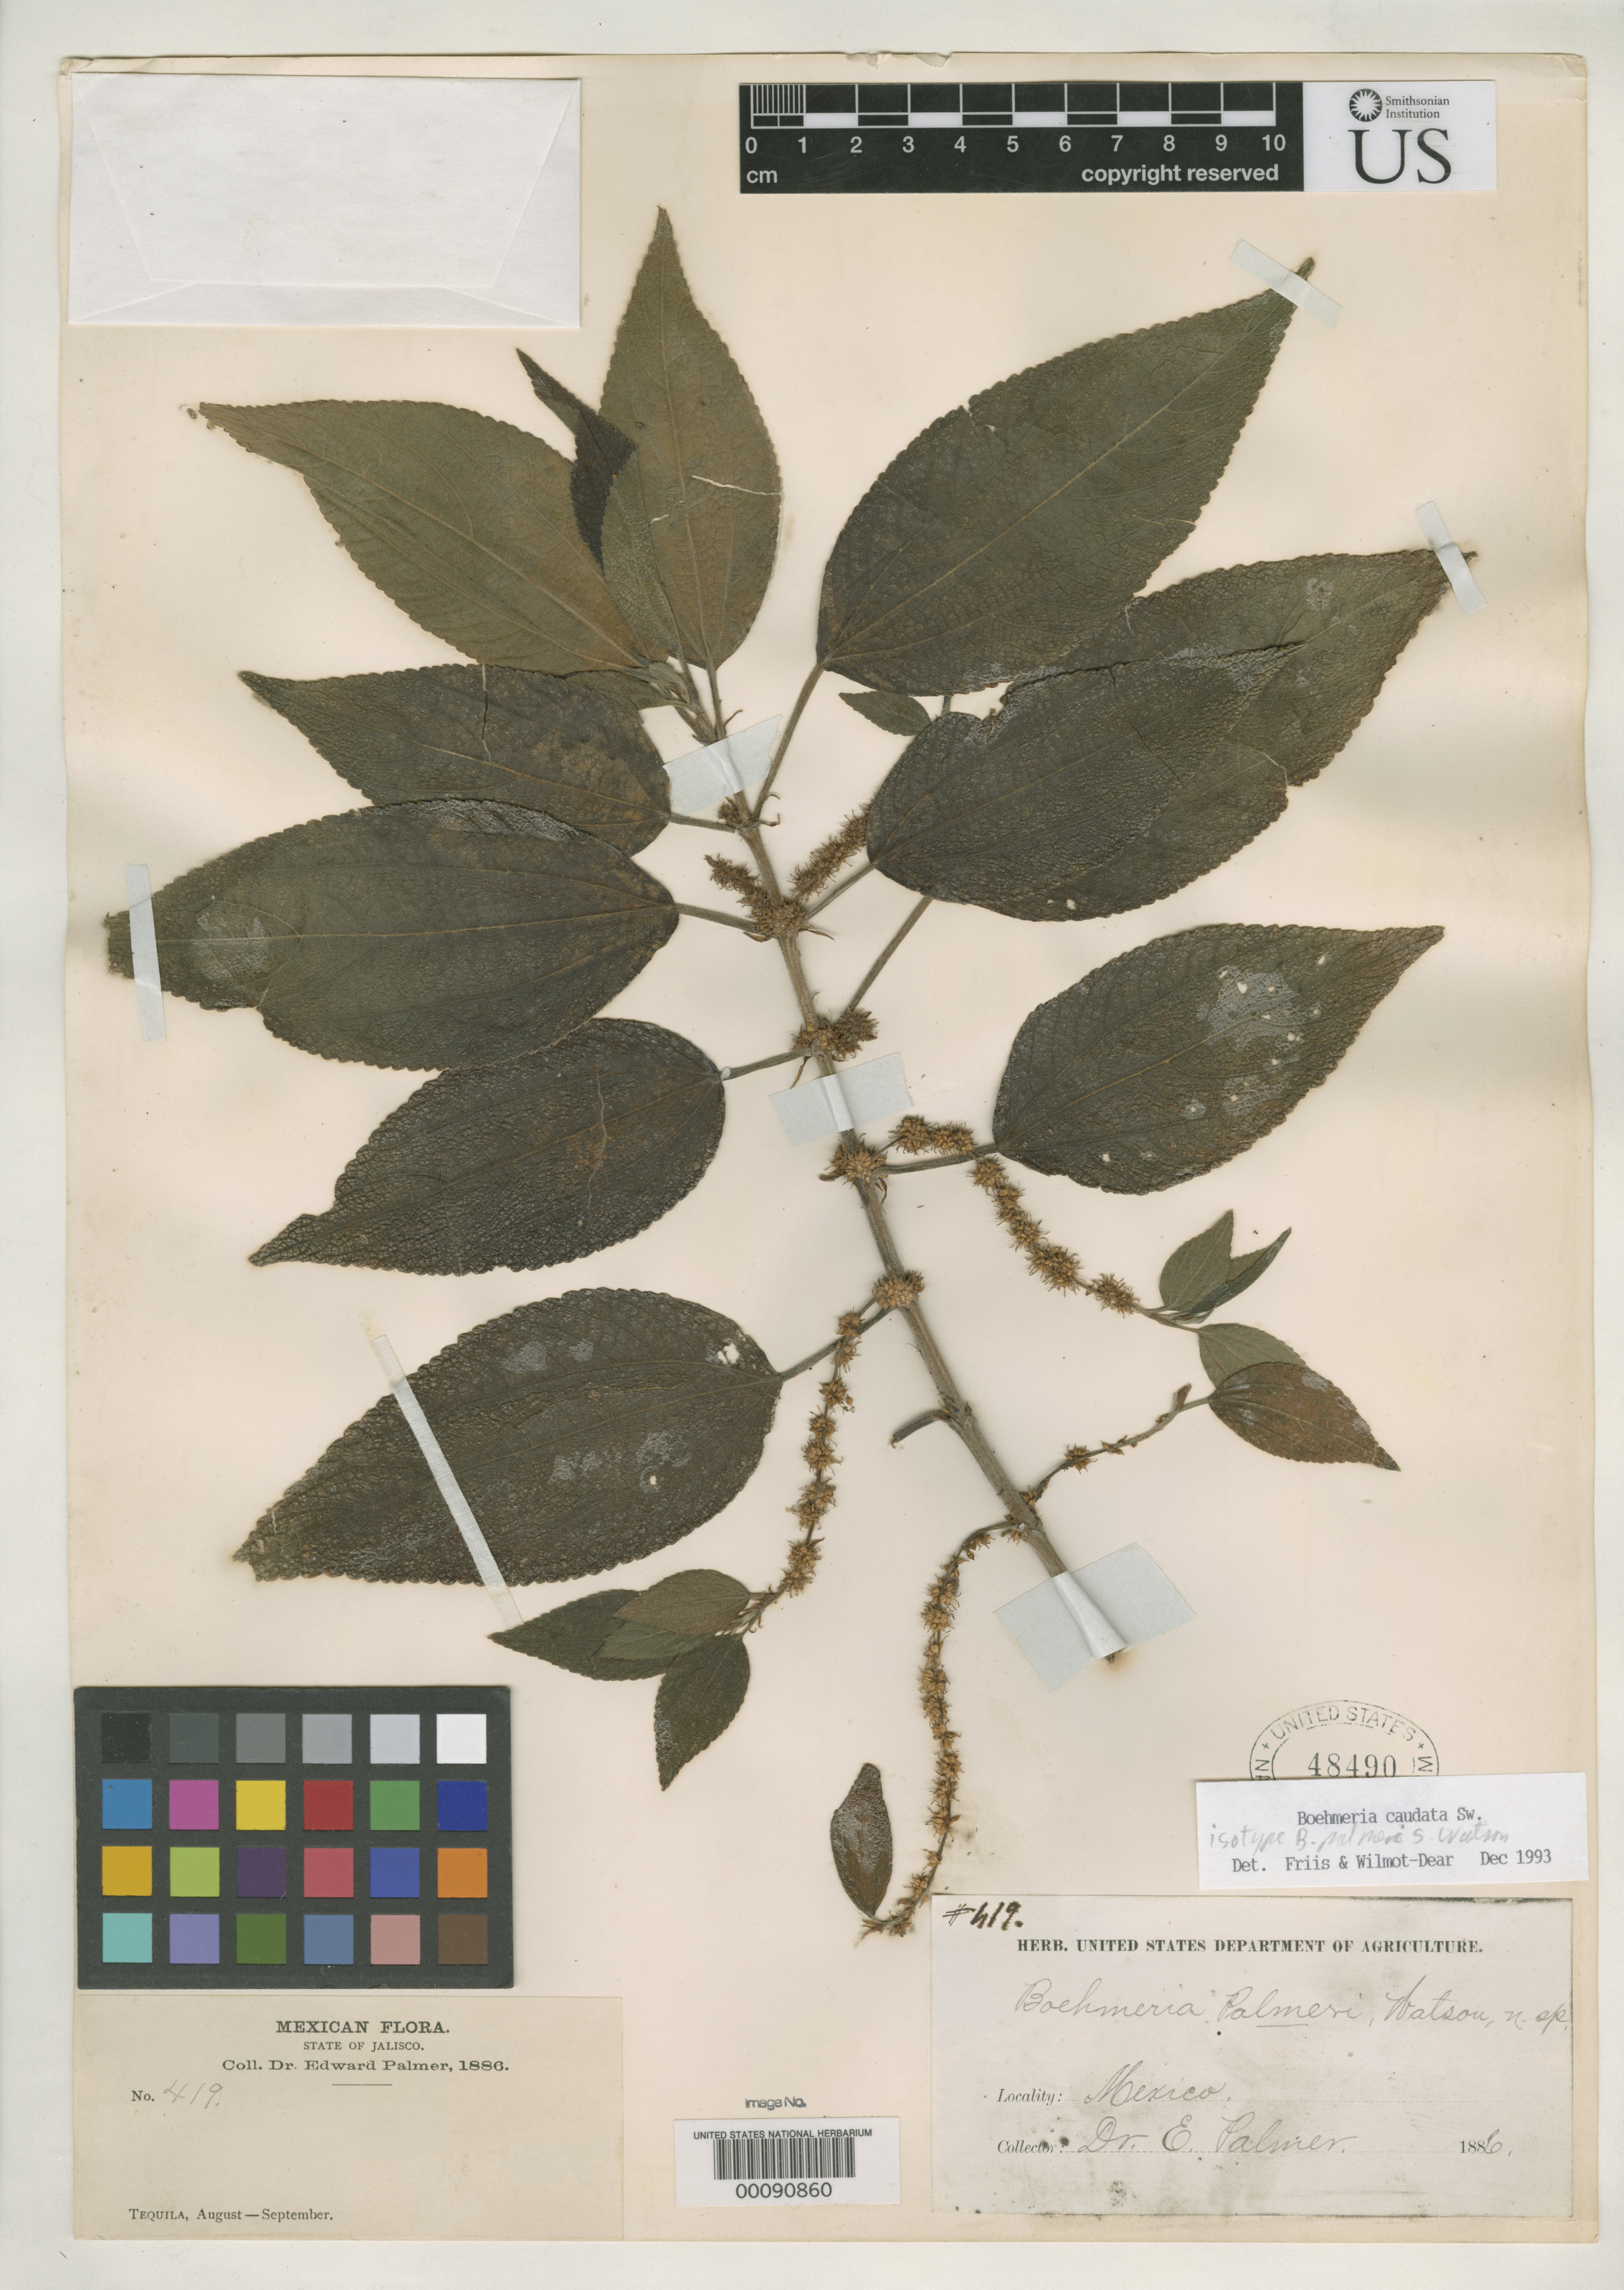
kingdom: Plantae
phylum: Tracheophyta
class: Magnoliopsida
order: Rosales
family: Urticaceae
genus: Boehmeria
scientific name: Boehmeria palmeri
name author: S. Watson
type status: Isotype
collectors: E. Palmer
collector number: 419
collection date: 1886-08/1886-09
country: Mexico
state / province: Jalisco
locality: Tequila.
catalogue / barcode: US 48490